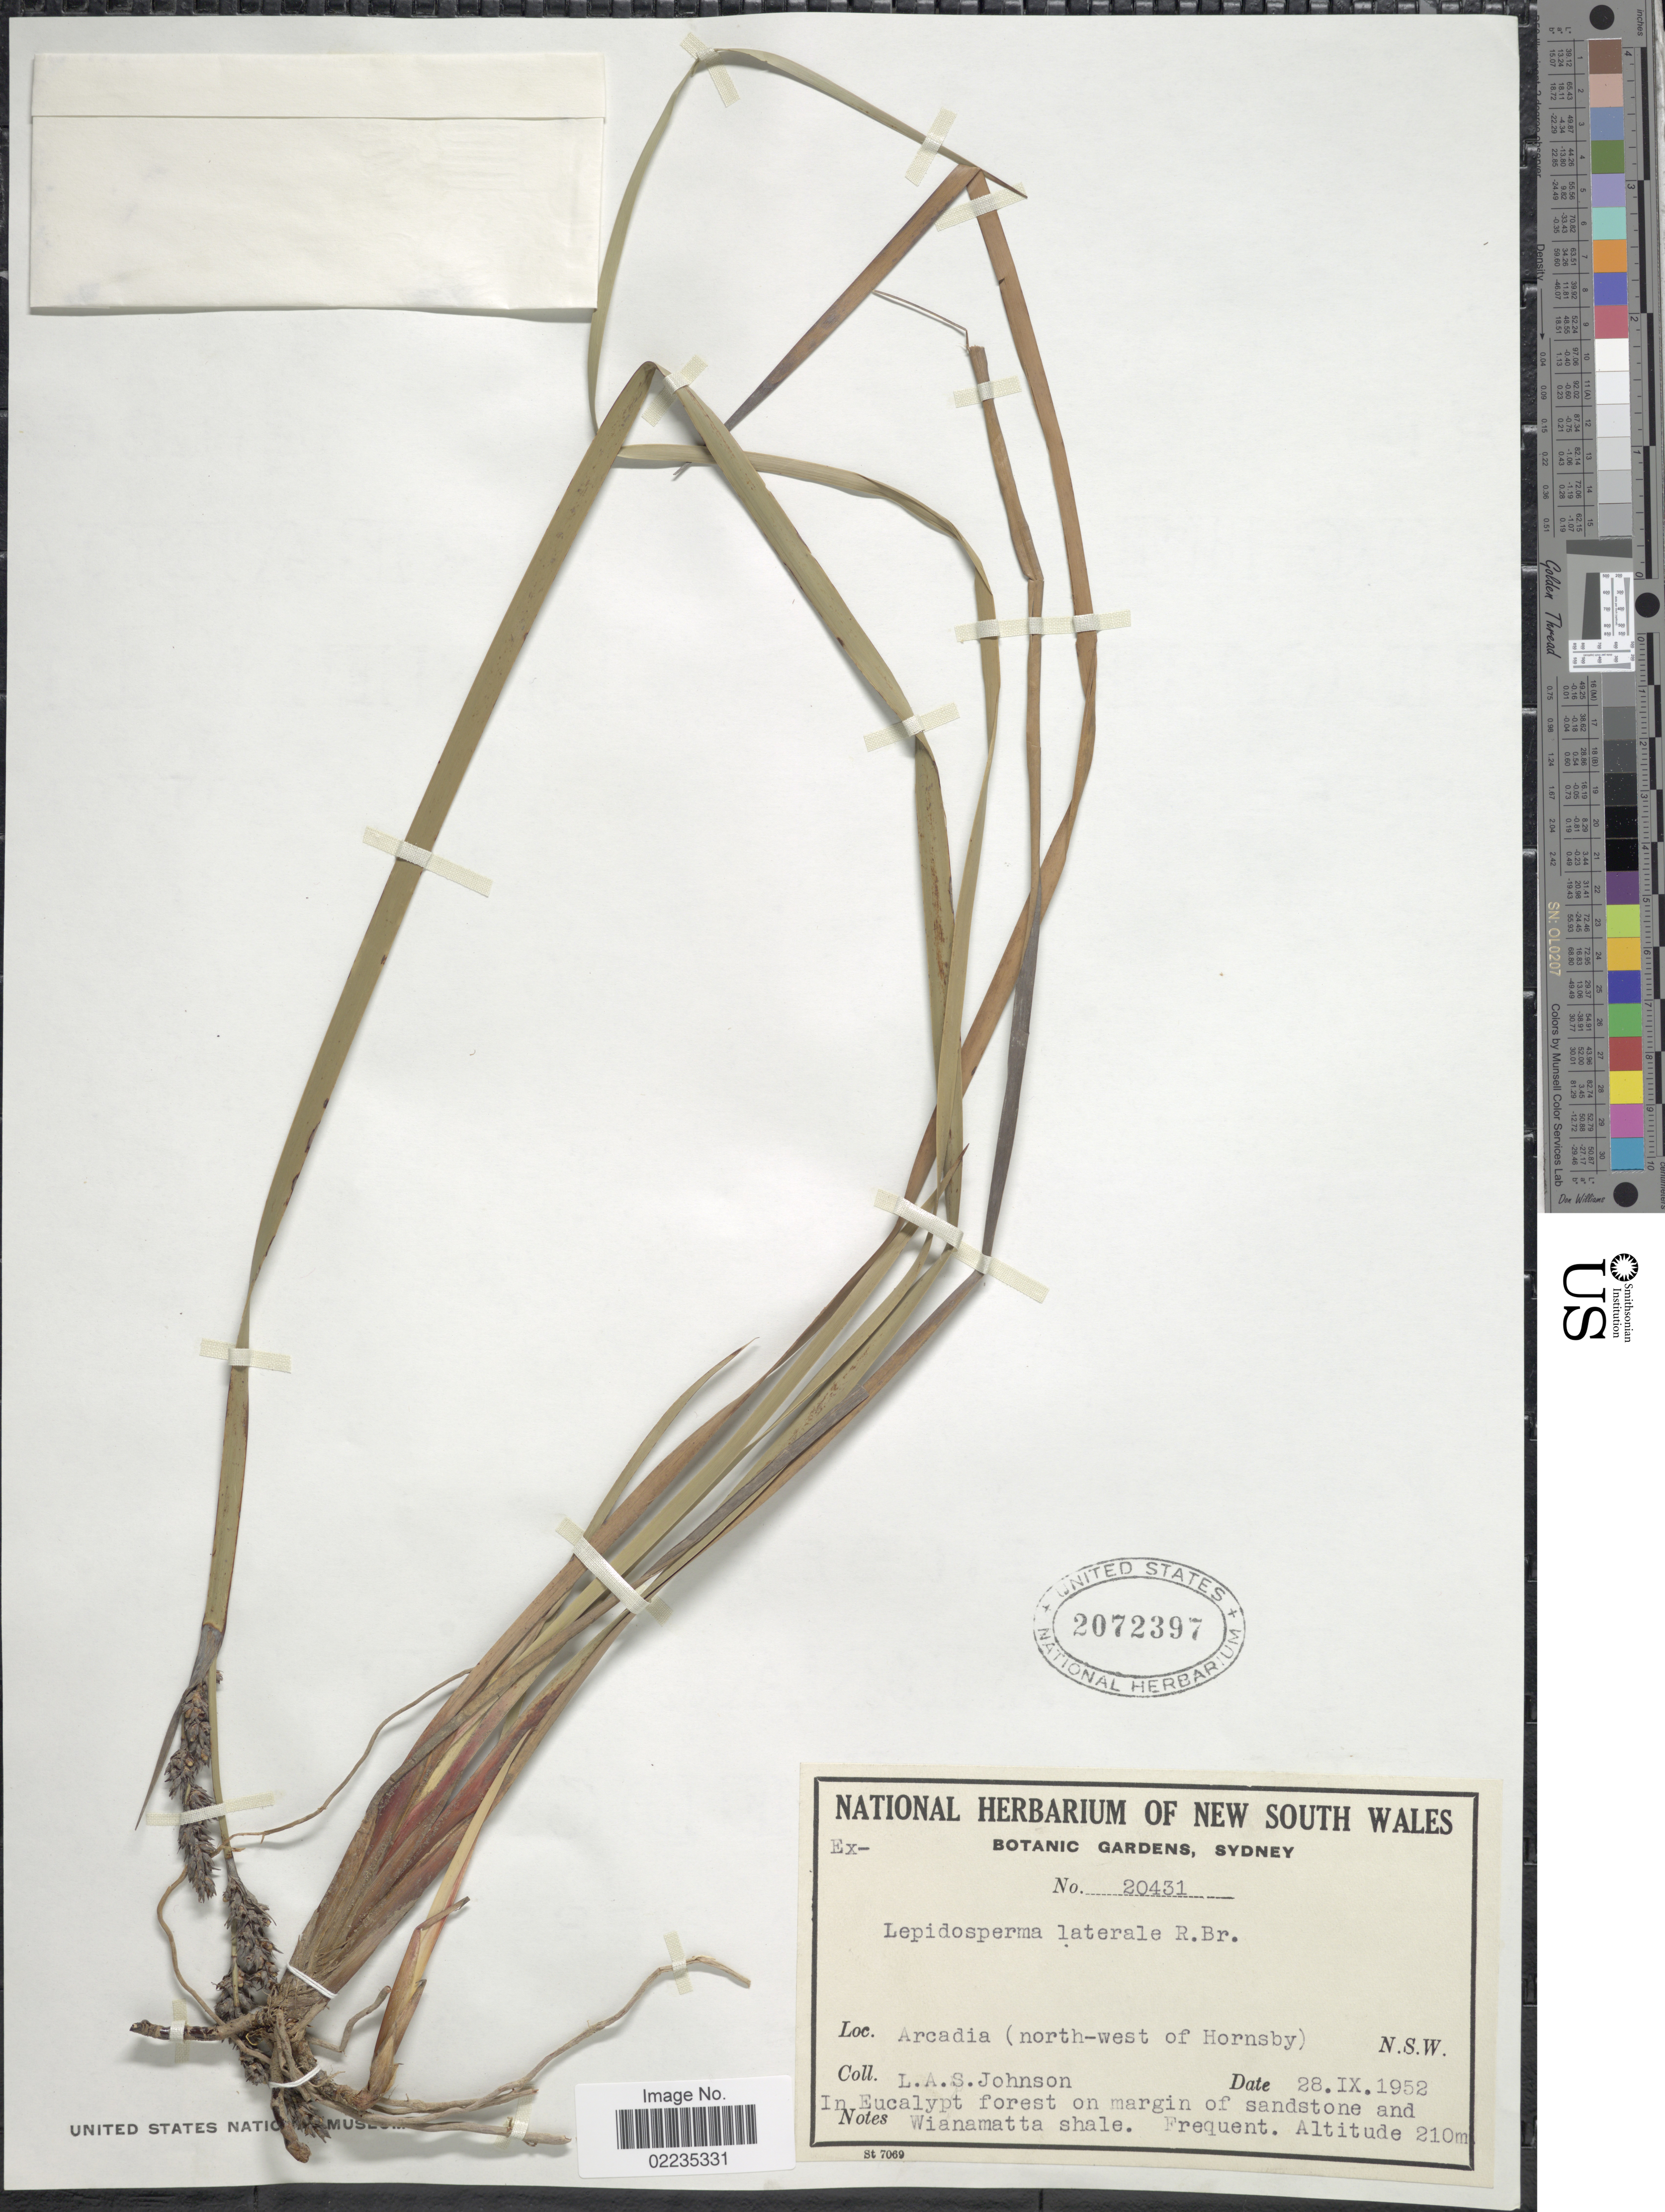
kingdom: Plantae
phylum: Tracheophyta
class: Liliopsida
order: Poales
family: Cyperaceae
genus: Lepidosperma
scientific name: Lepidosperma laterale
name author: R. Br.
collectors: L. Johnson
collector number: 20431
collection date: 1952-09-28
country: Australia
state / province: New South Wales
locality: Arcadia (north-west of Hornsby)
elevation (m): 210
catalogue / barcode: US 2072397